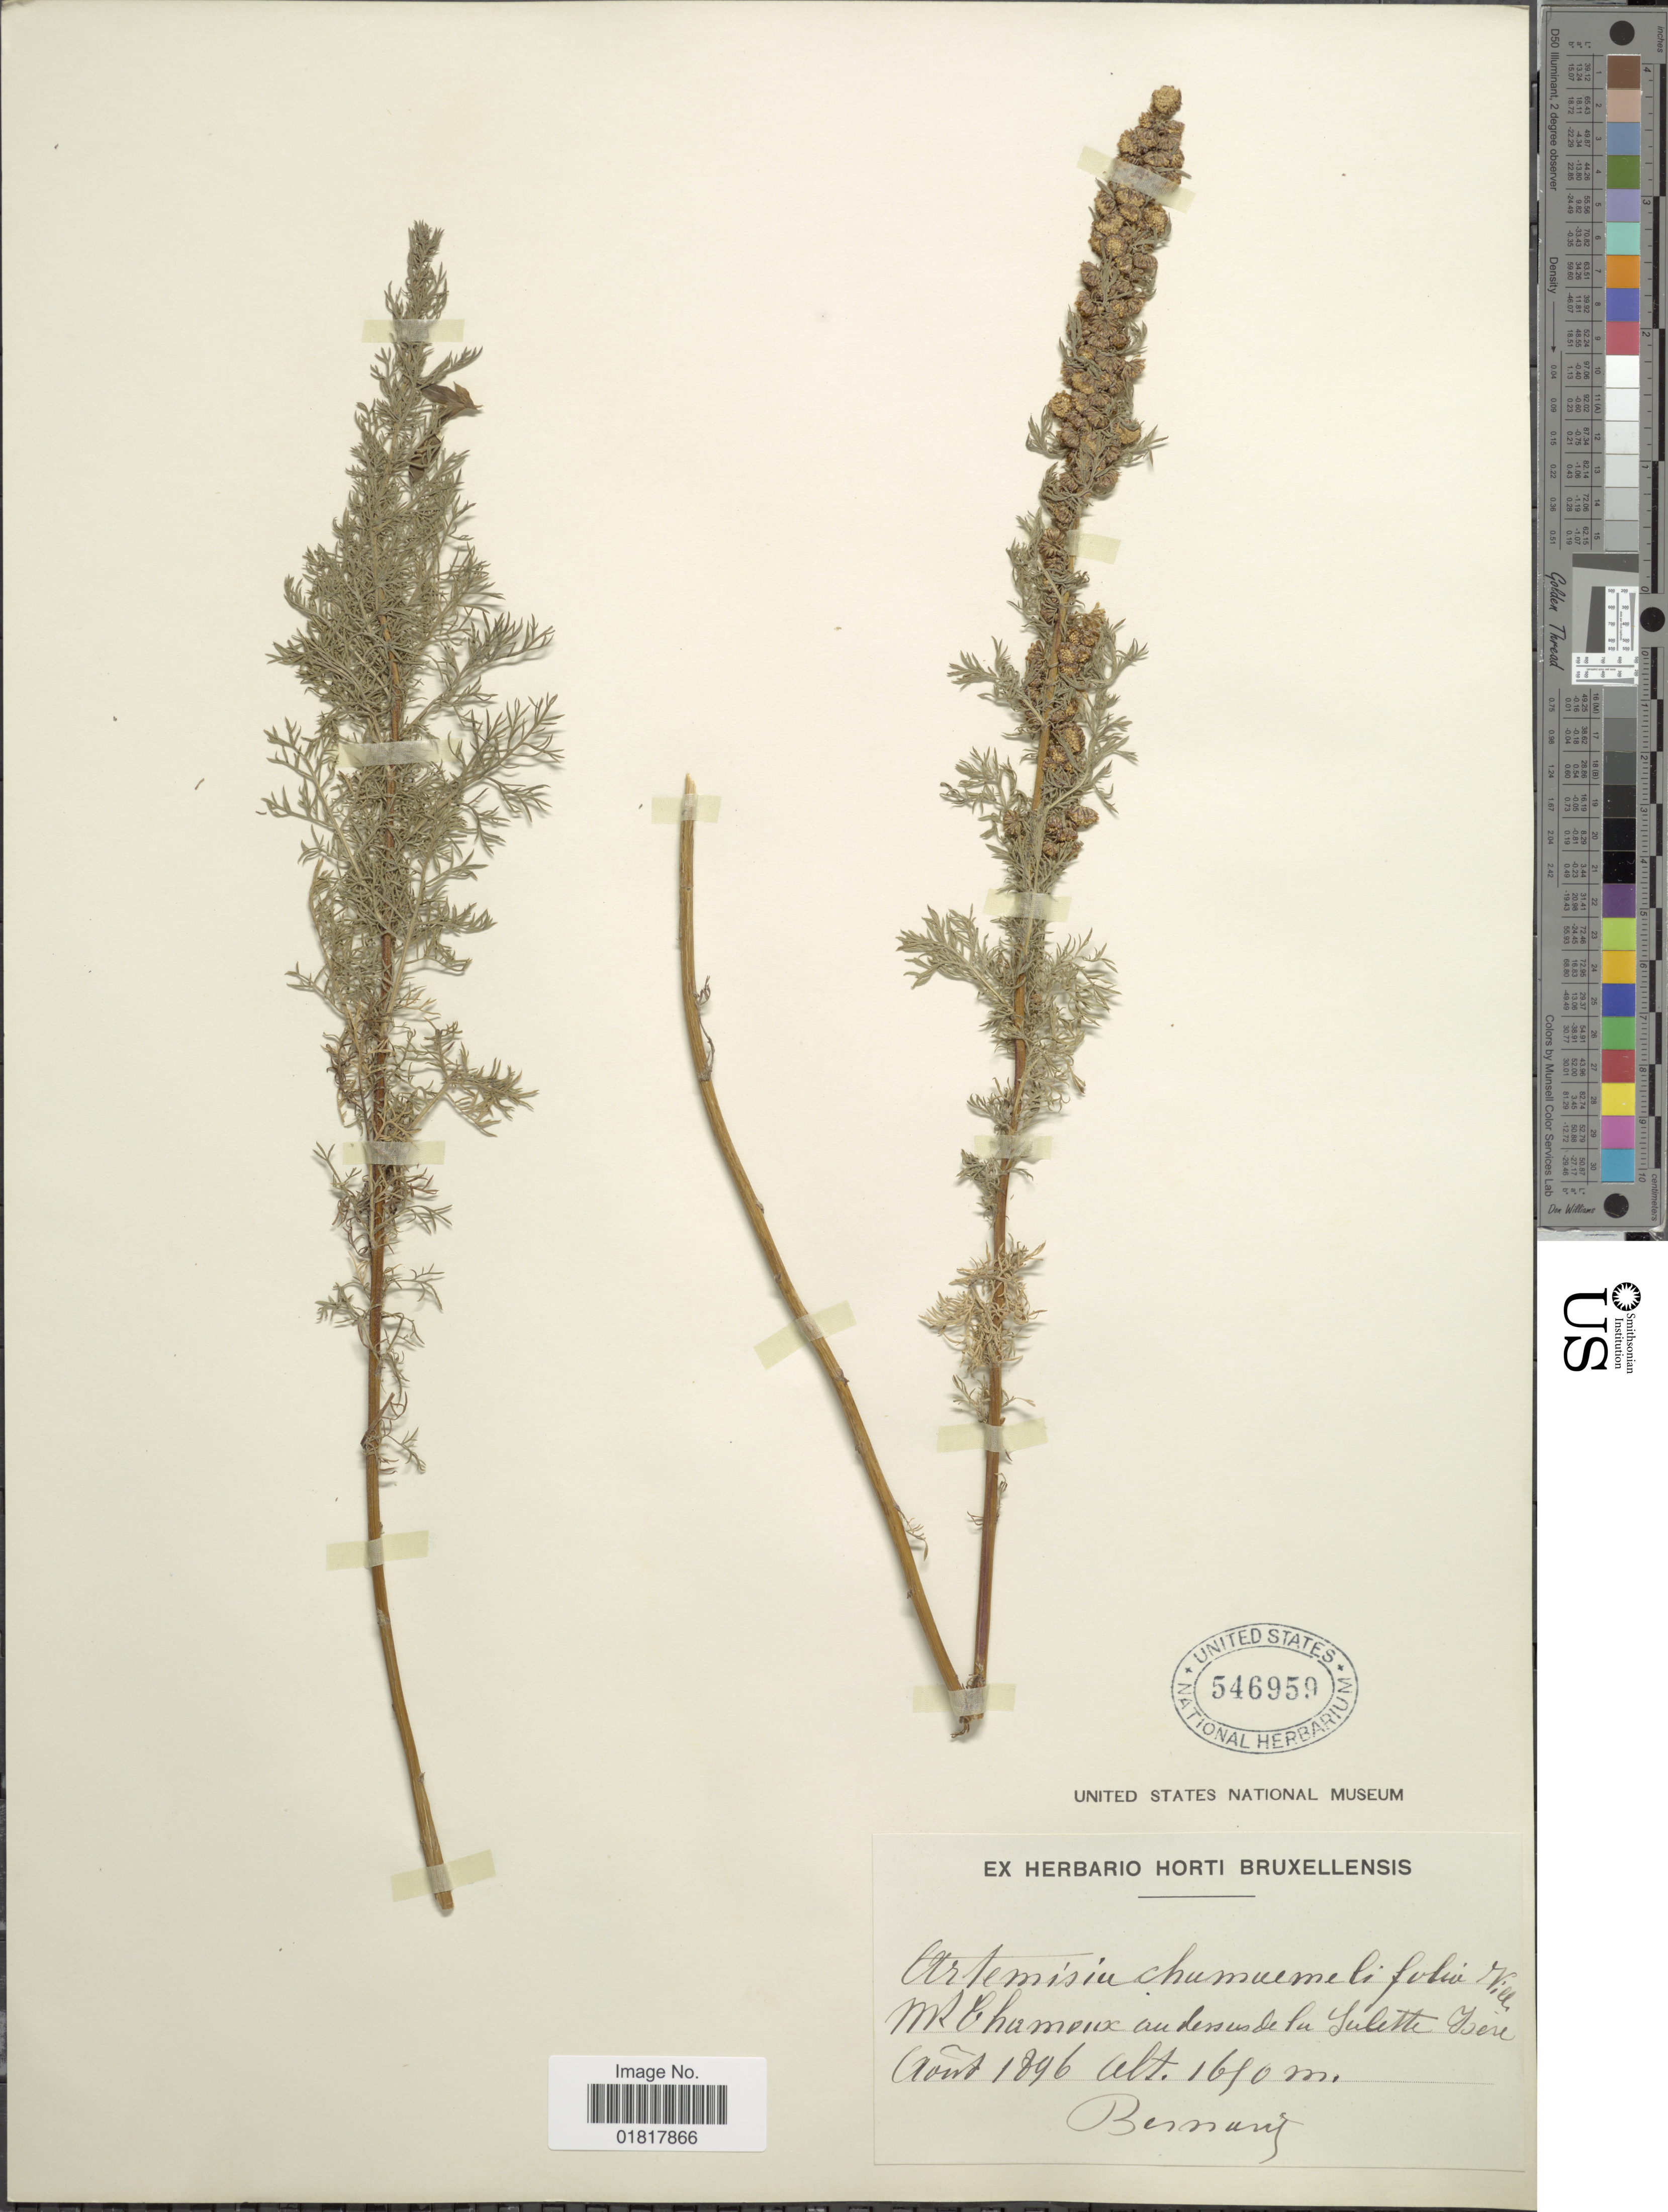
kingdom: Plantae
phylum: Tracheophyta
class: Magnoliopsida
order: Asterales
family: Asteraceae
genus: Artemisia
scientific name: Artemisia chamaemelifolia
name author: Vill.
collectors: -. Bennet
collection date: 1896-08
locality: M. Chamonx andenude du Juliette Gere [interpreted]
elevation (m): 1690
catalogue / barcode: US 546959